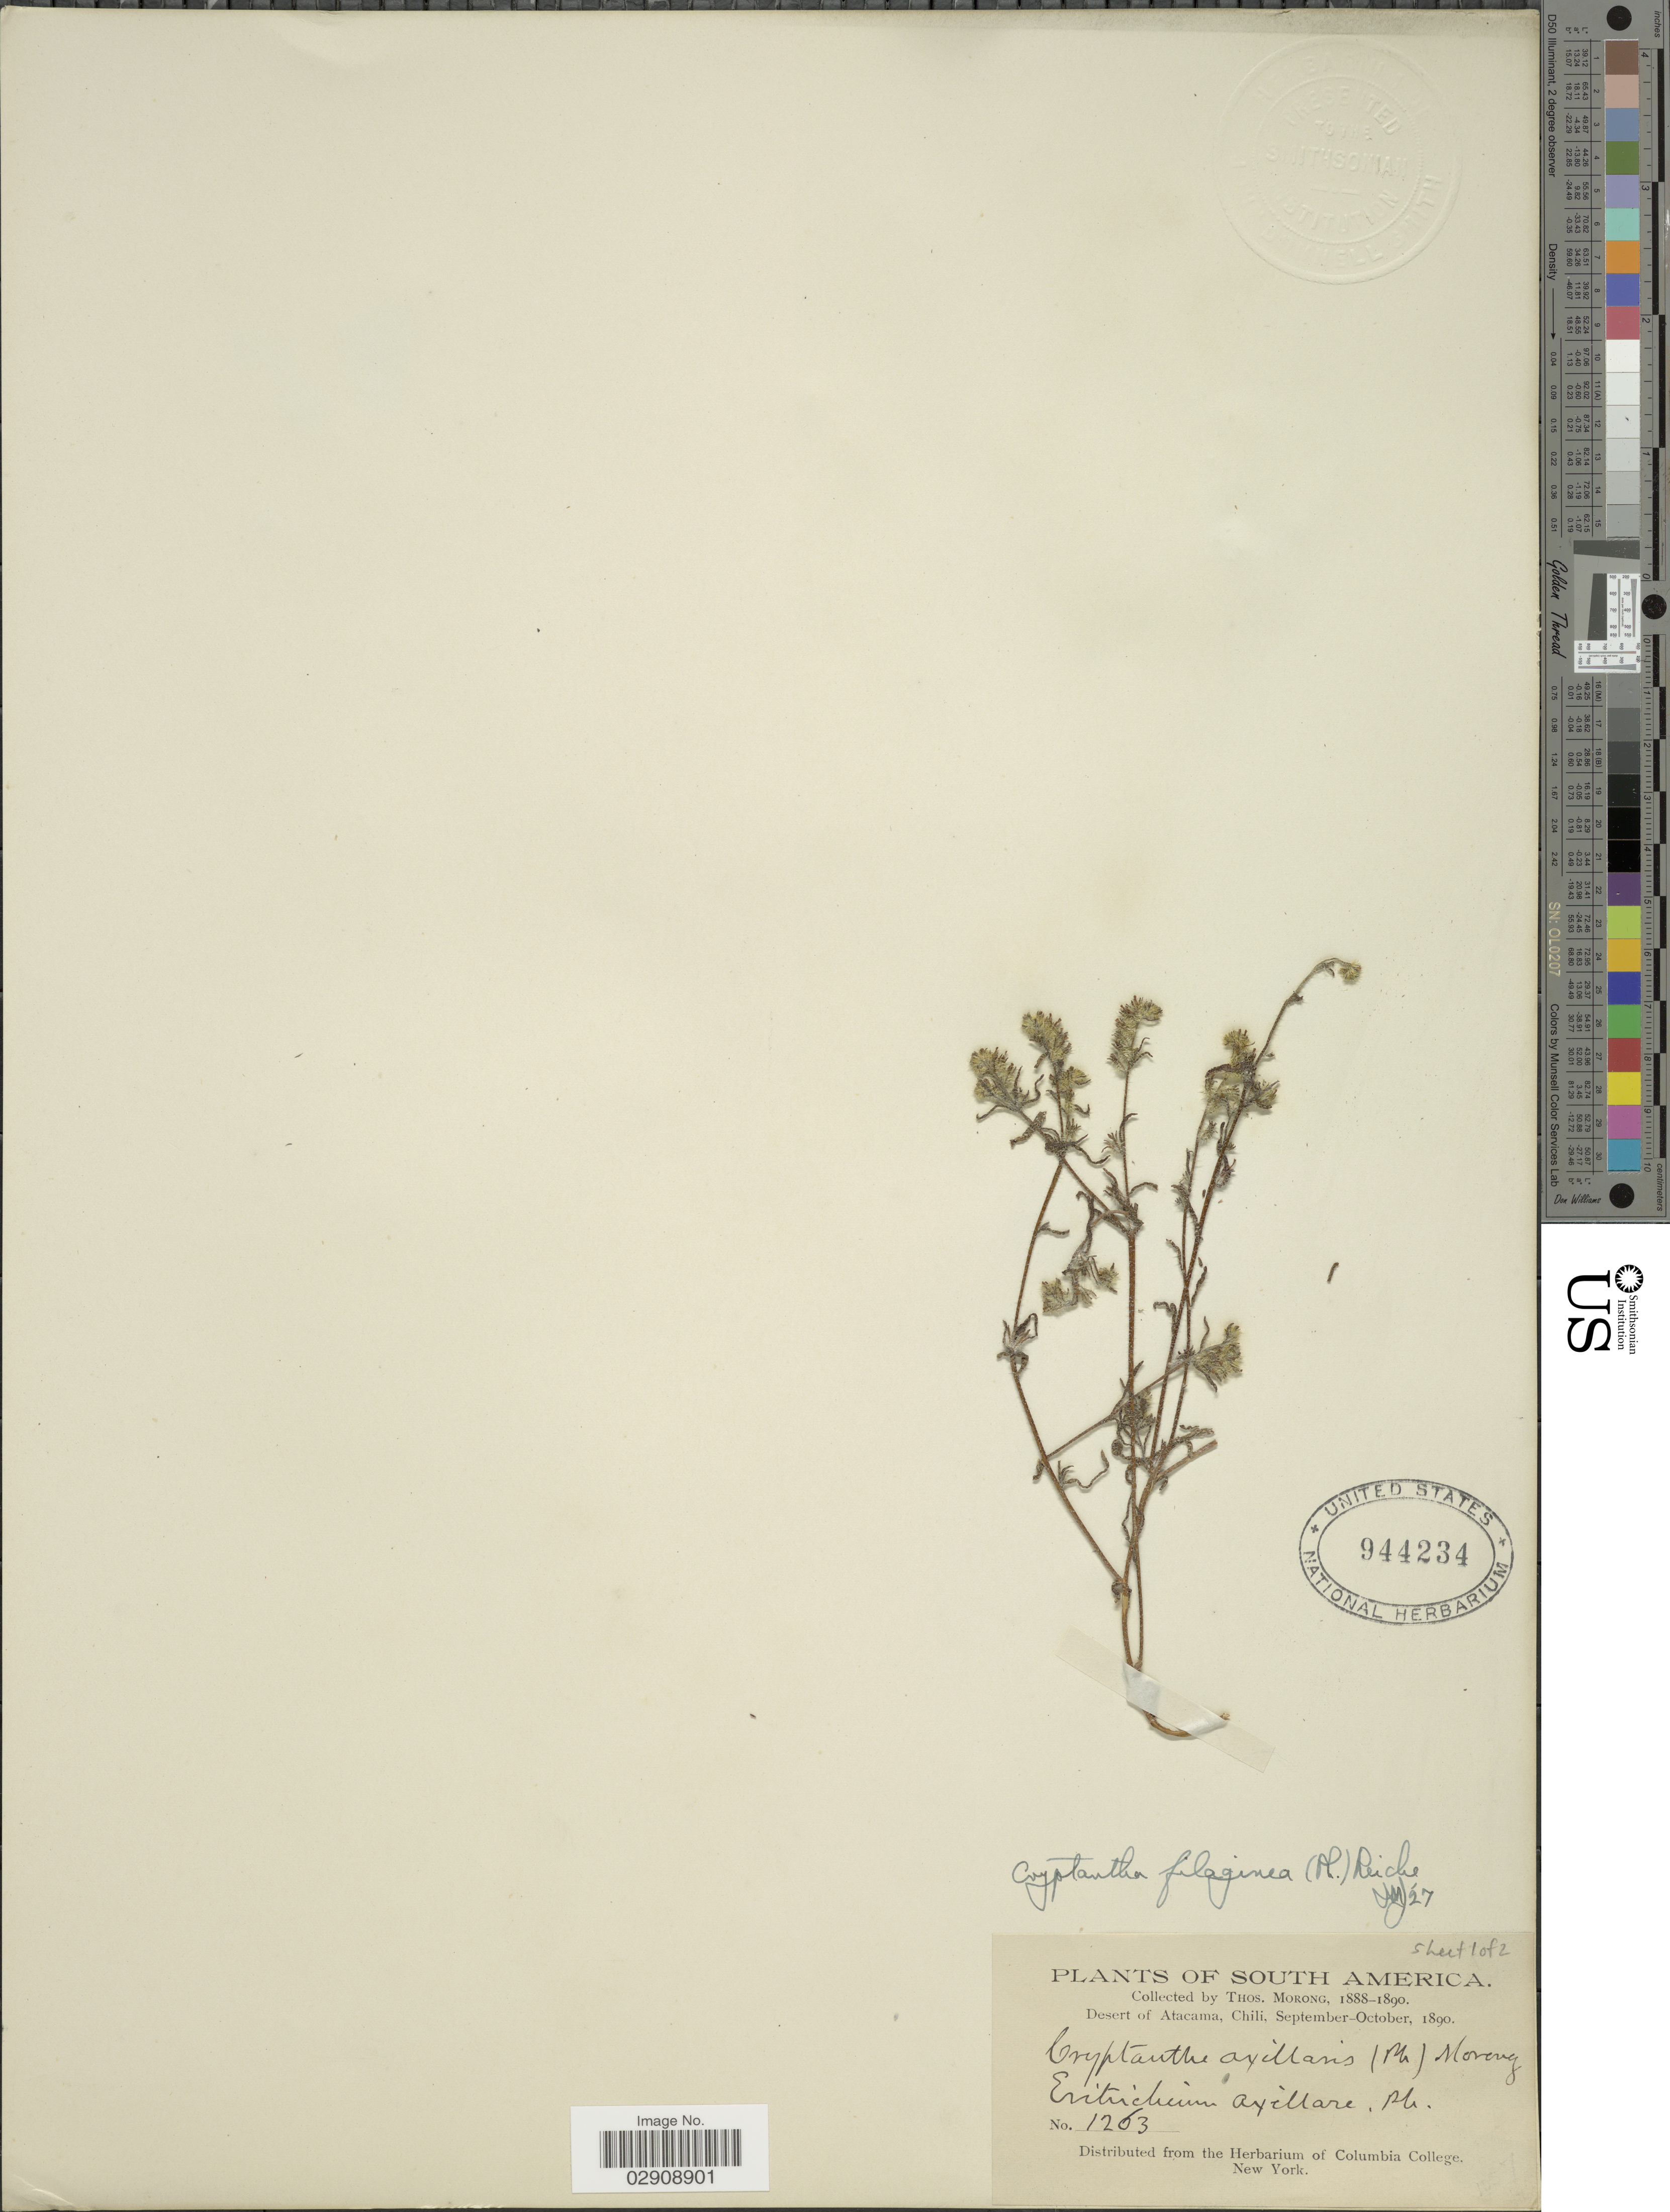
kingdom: Plantae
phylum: Tracheophyta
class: Magnoliopsida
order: Boraginales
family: Boraginaceae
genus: Cryptantha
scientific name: Cryptantha filaginea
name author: (Phil.) Reiche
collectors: ex herb. T. Morong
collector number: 1263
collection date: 1890-09/1890-10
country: Chile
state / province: Atacama (III)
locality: Desert of Atacama, Chile. South America.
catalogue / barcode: US 944234